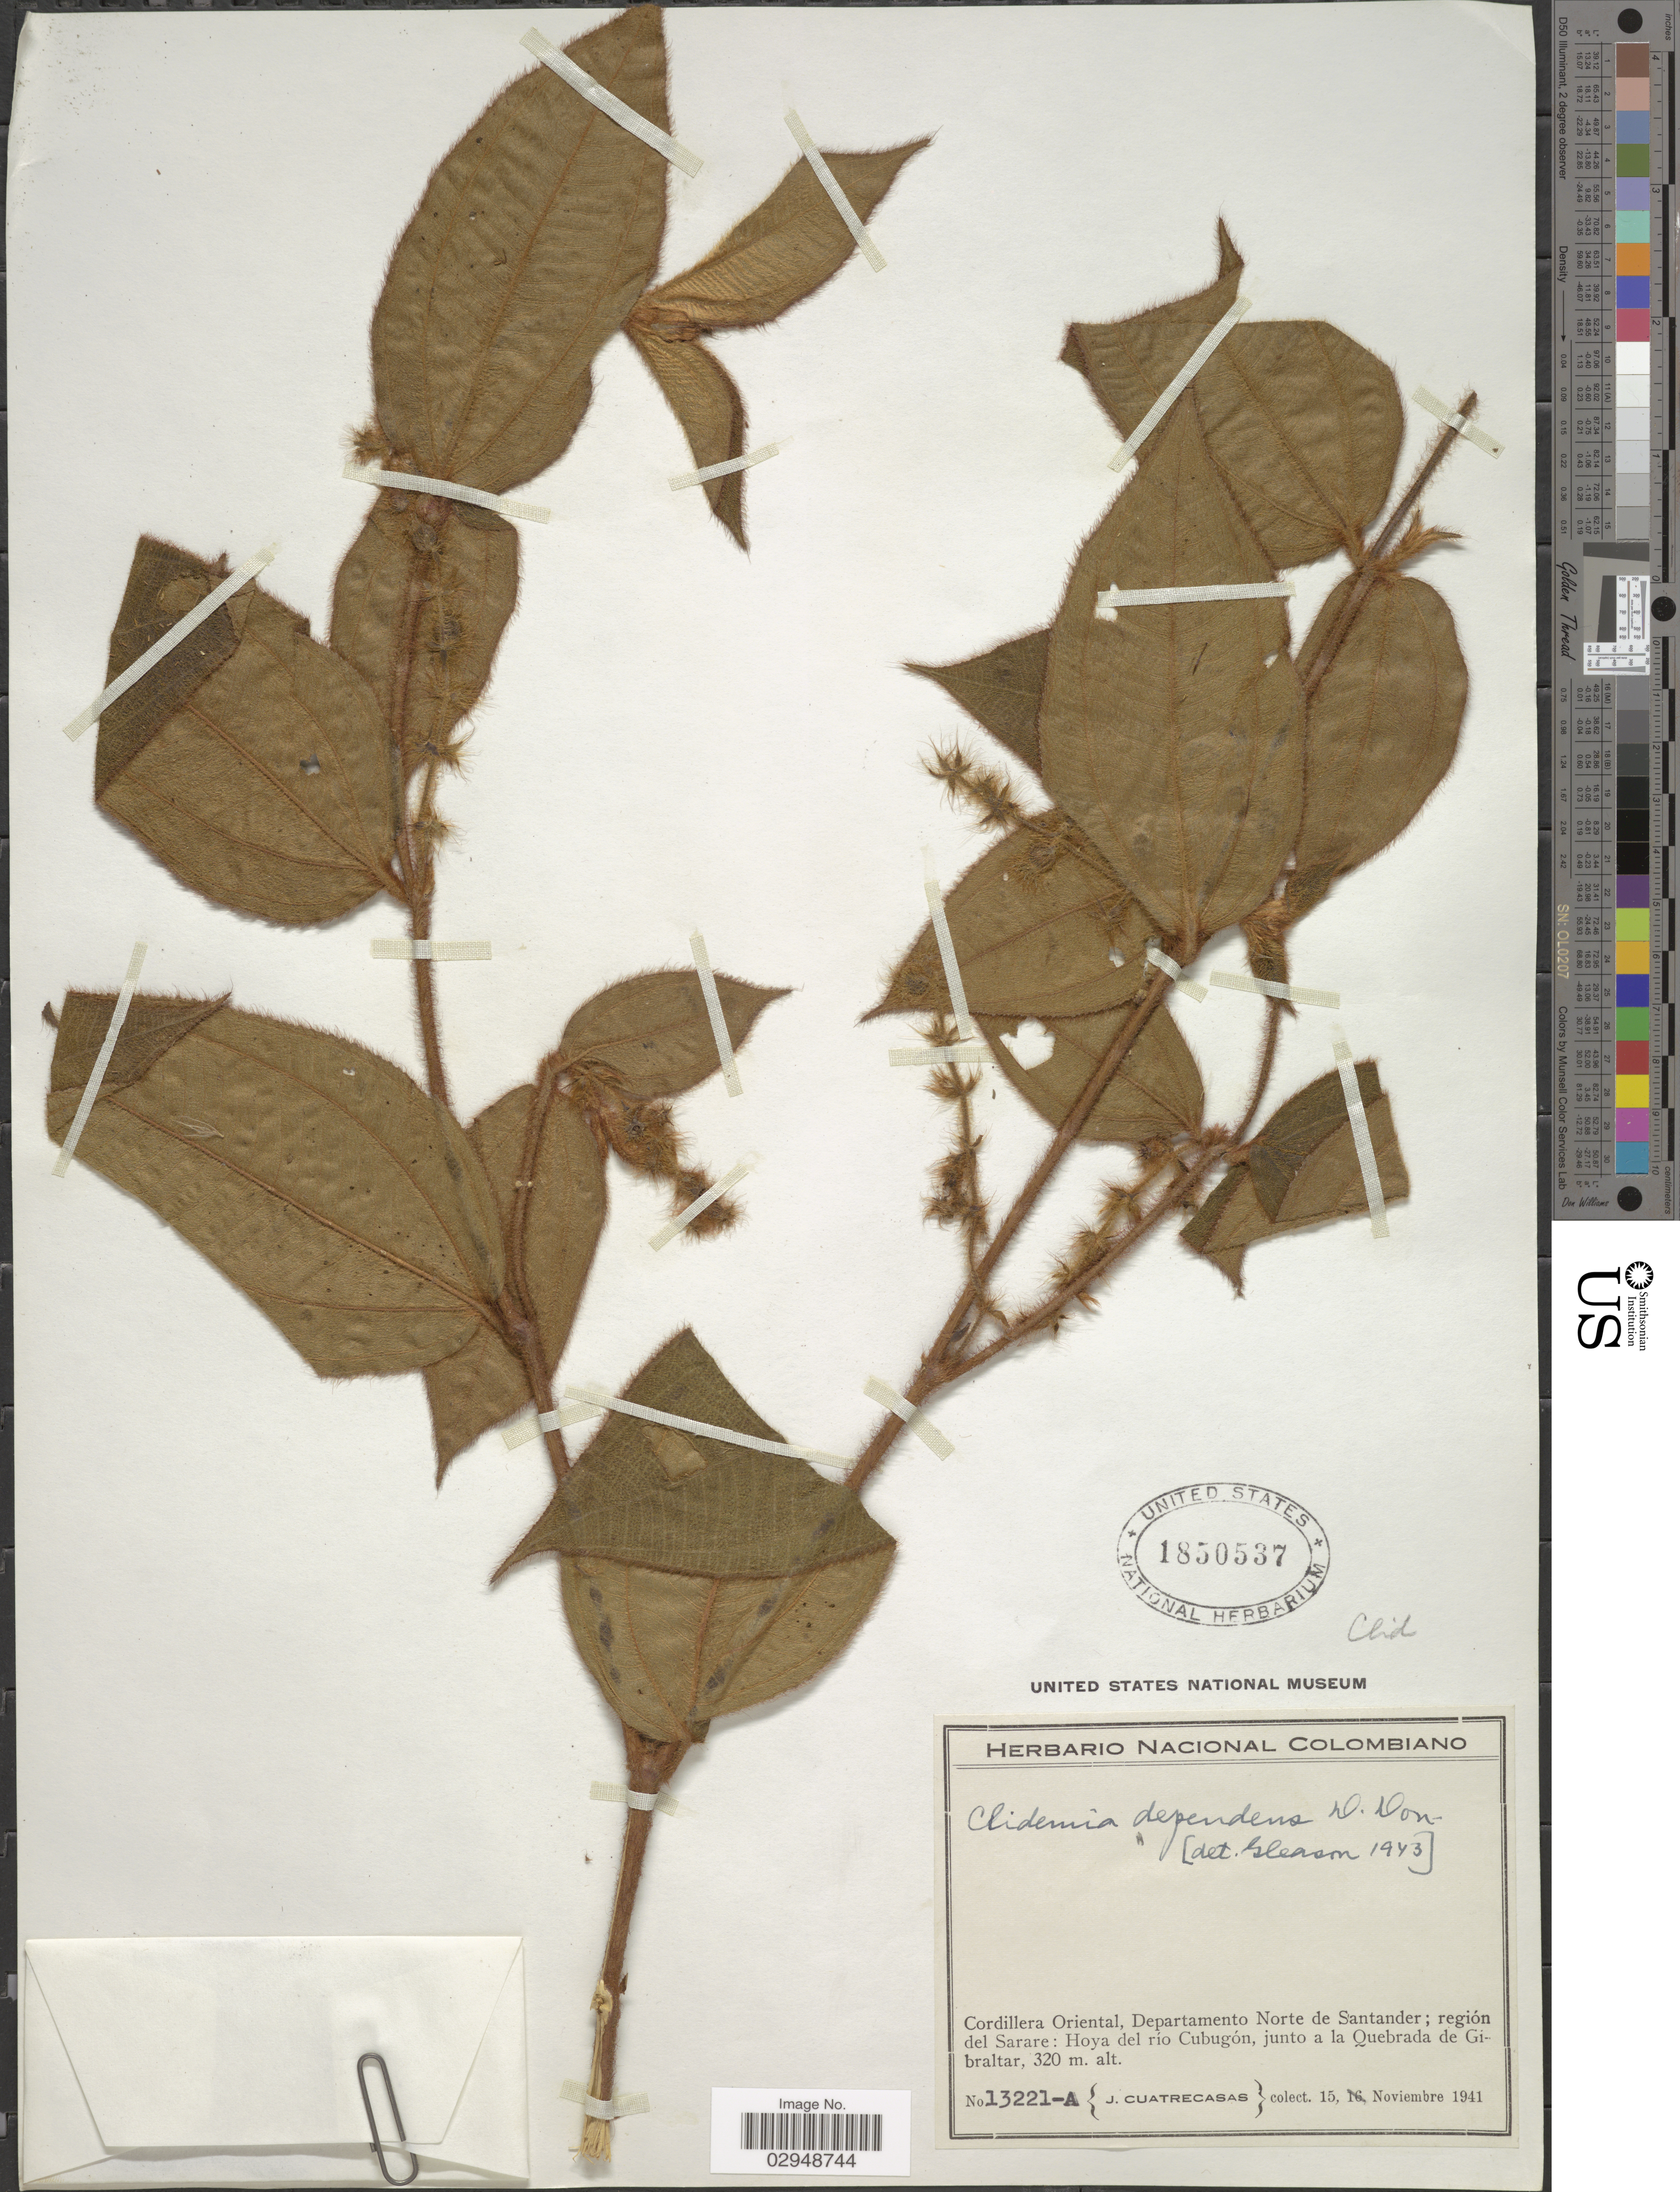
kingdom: Plantae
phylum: Tracheophyta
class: Magnoliopsida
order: Myrtales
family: Melastomataceae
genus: Clidemia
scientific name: Clidemia capitellata var. dependens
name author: (Pav. & D. Don) J.F. Macbr.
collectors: J. Cuatrecasas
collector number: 13221-A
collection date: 1941-11-15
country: Colombia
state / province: Norte de Santander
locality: Cordillera Oriental, Departamento Norte de Santander; región del Sarare: Hoya del río Cubugón, junto a la Quebrada de Gibraltar.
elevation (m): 320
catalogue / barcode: US 1850537